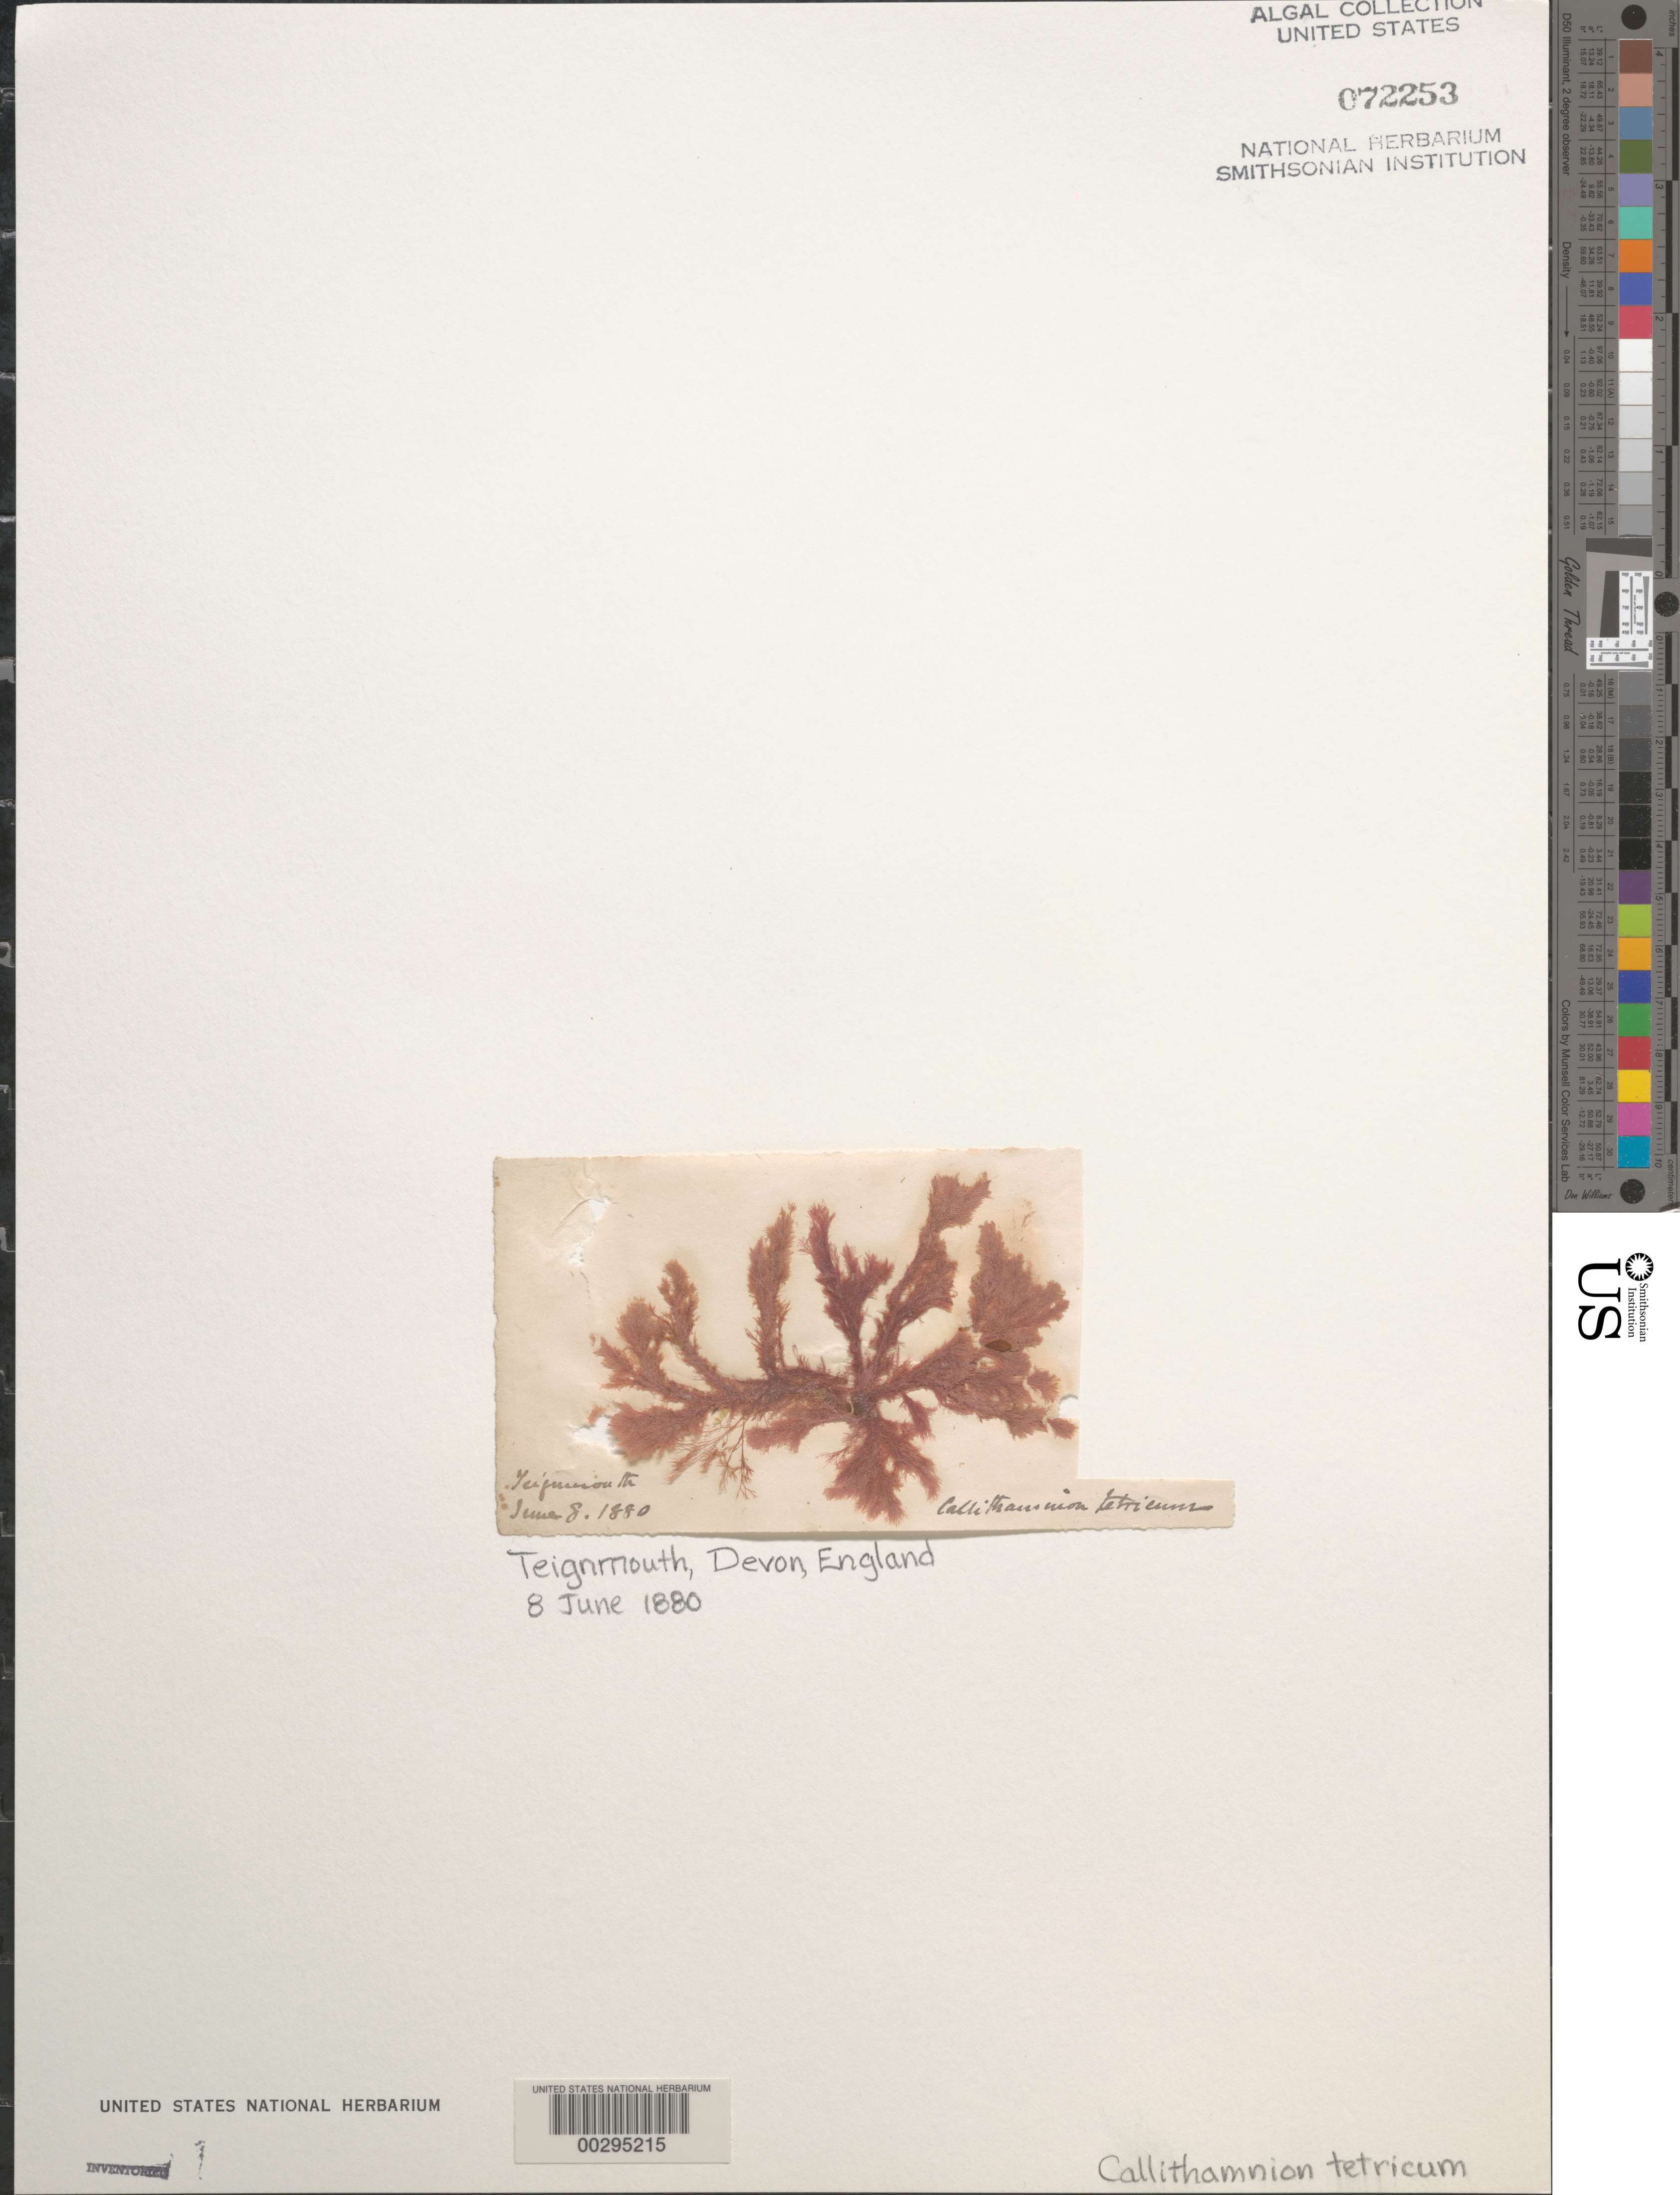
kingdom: Plantae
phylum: Rhodophyta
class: Florideophyceae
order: Ceramiales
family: Callithamniaceae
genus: Callithamnion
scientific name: Callithamnion tetricum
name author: (Dillwyn) S.F. Gray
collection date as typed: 08 Jun 1880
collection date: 1880-06-08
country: United Kingdom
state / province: England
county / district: Devon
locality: Teignmouth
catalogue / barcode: US 72253